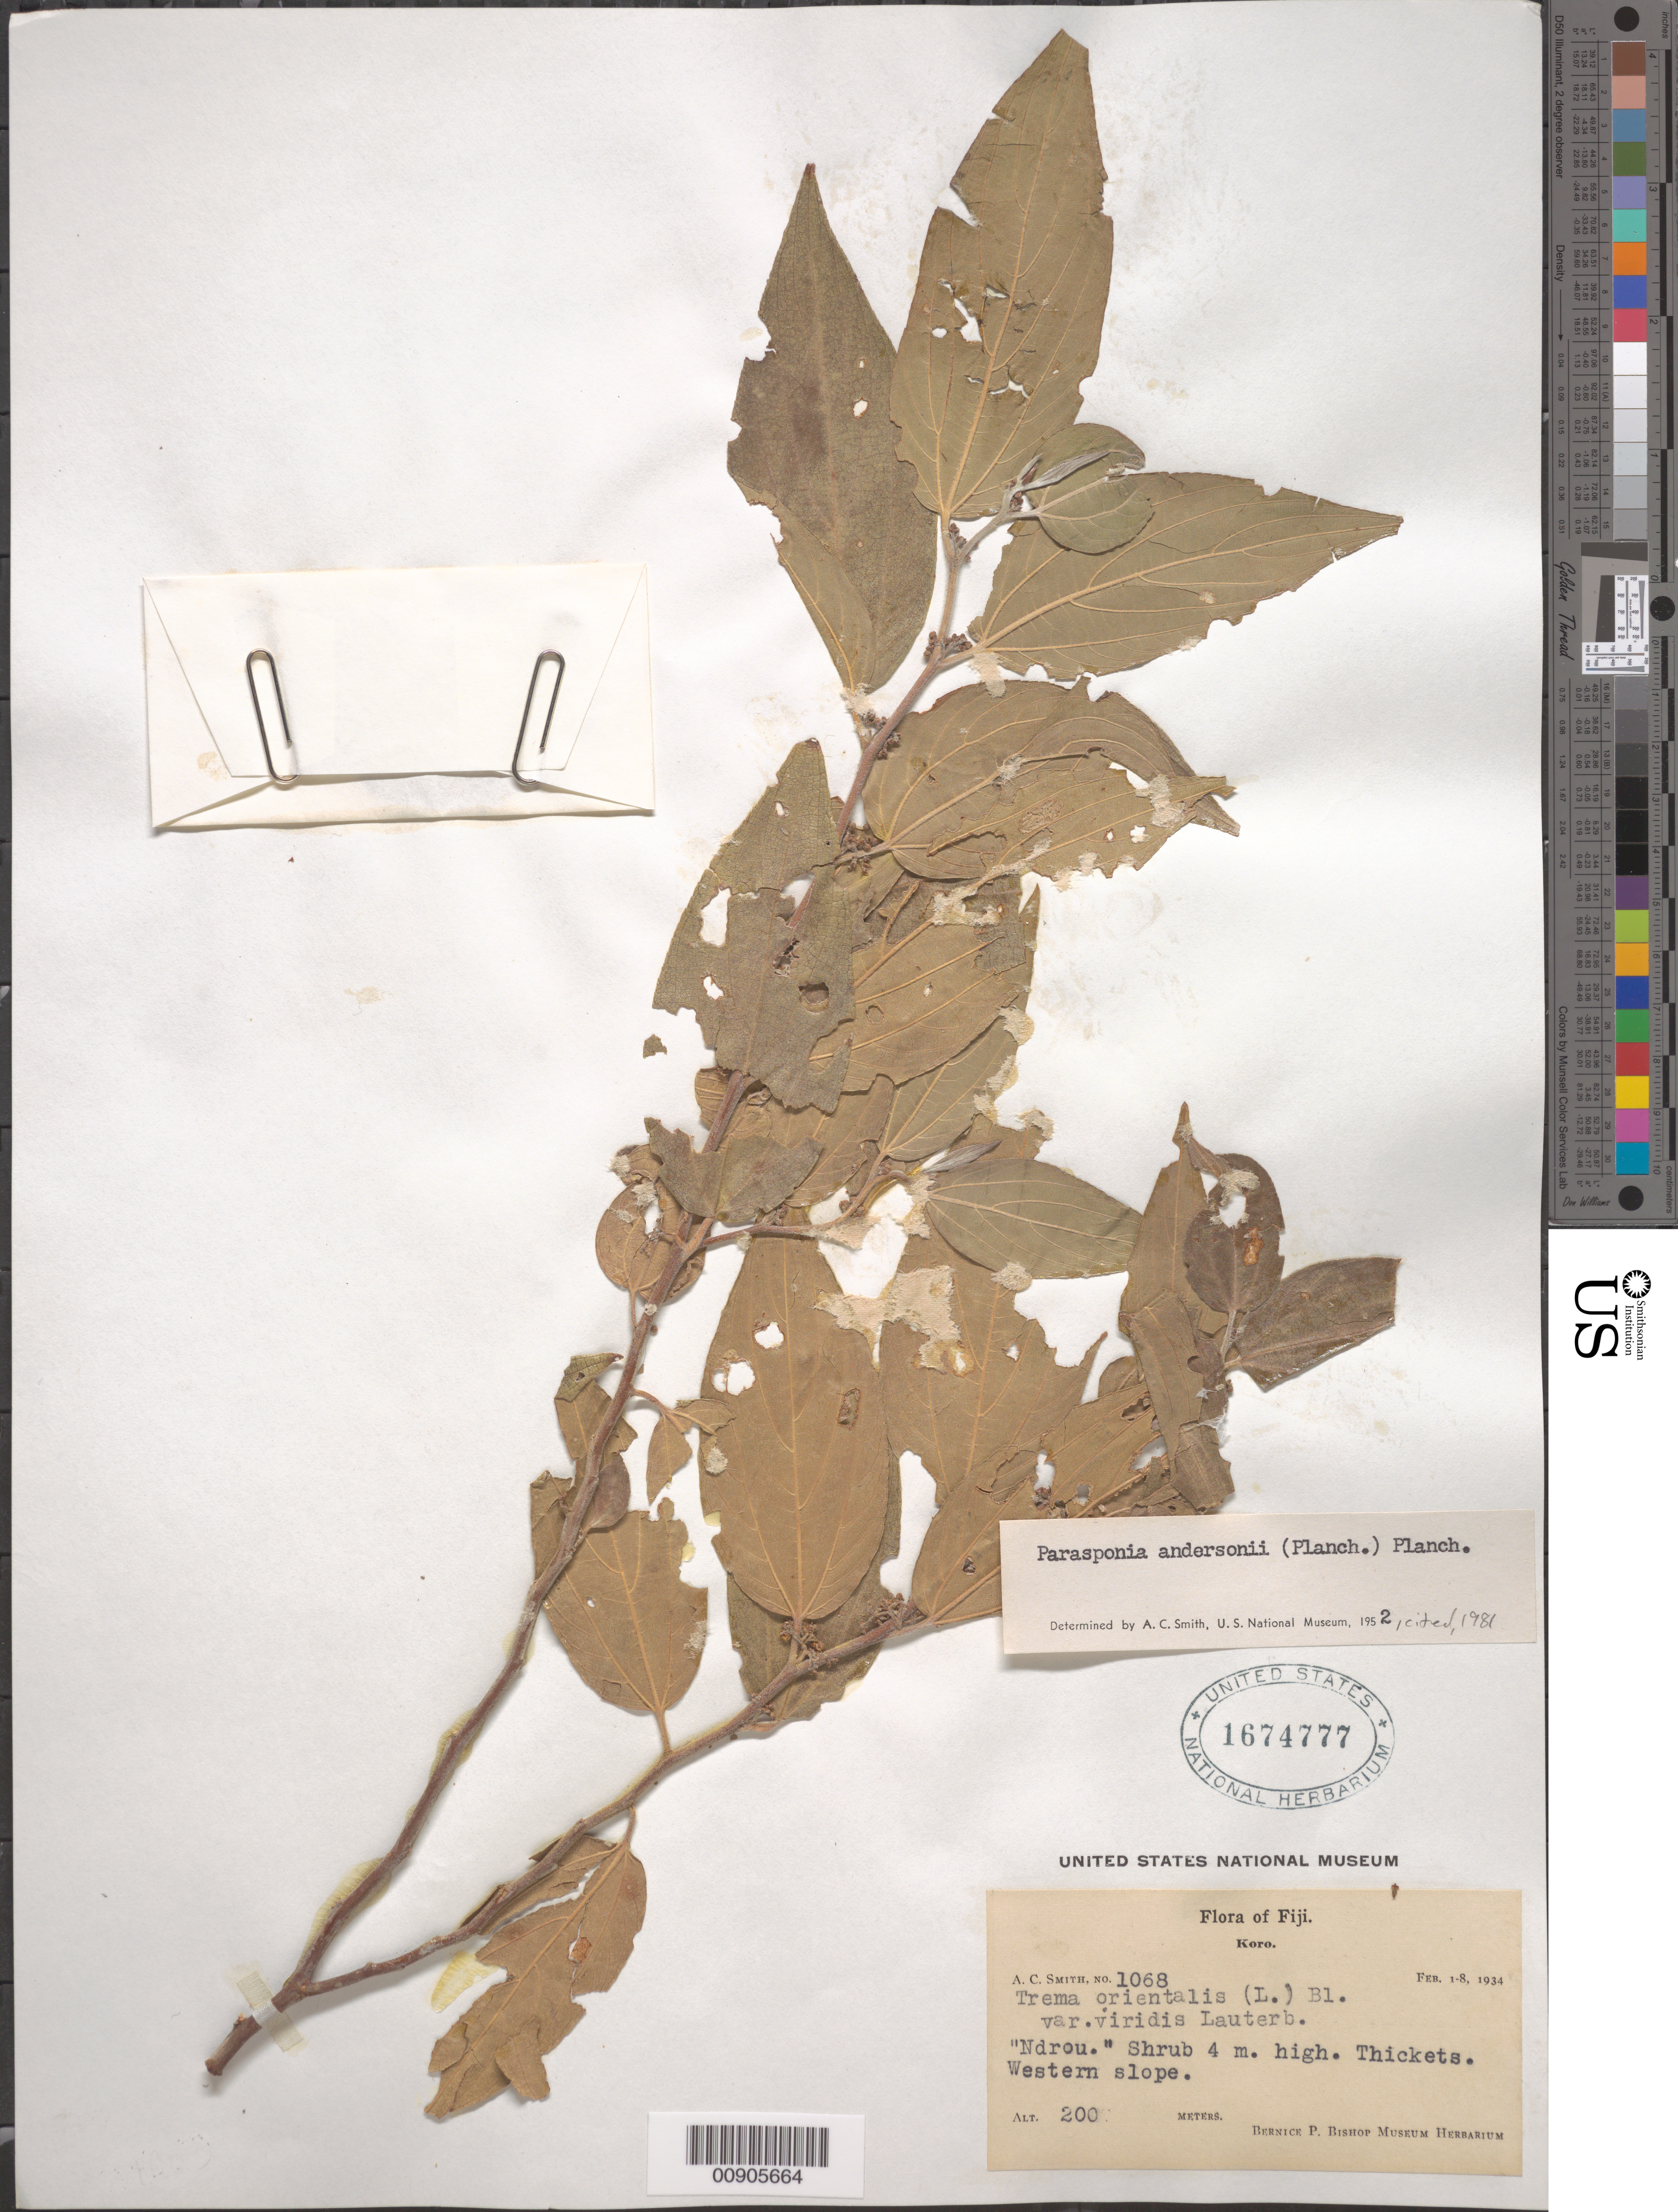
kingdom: Plantae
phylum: Tracheophyta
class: Magnoliopsida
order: Rosales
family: Cannabaceae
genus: Parasponia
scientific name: Parasponia andersonii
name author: Planch.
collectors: C. A. Smith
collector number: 1068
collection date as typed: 01 Feb 1934 to 08 Feb 1934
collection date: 1934-02-01/1934-02-08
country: Fiji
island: Koro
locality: Western slope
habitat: thickets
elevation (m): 200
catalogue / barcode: US 1674777